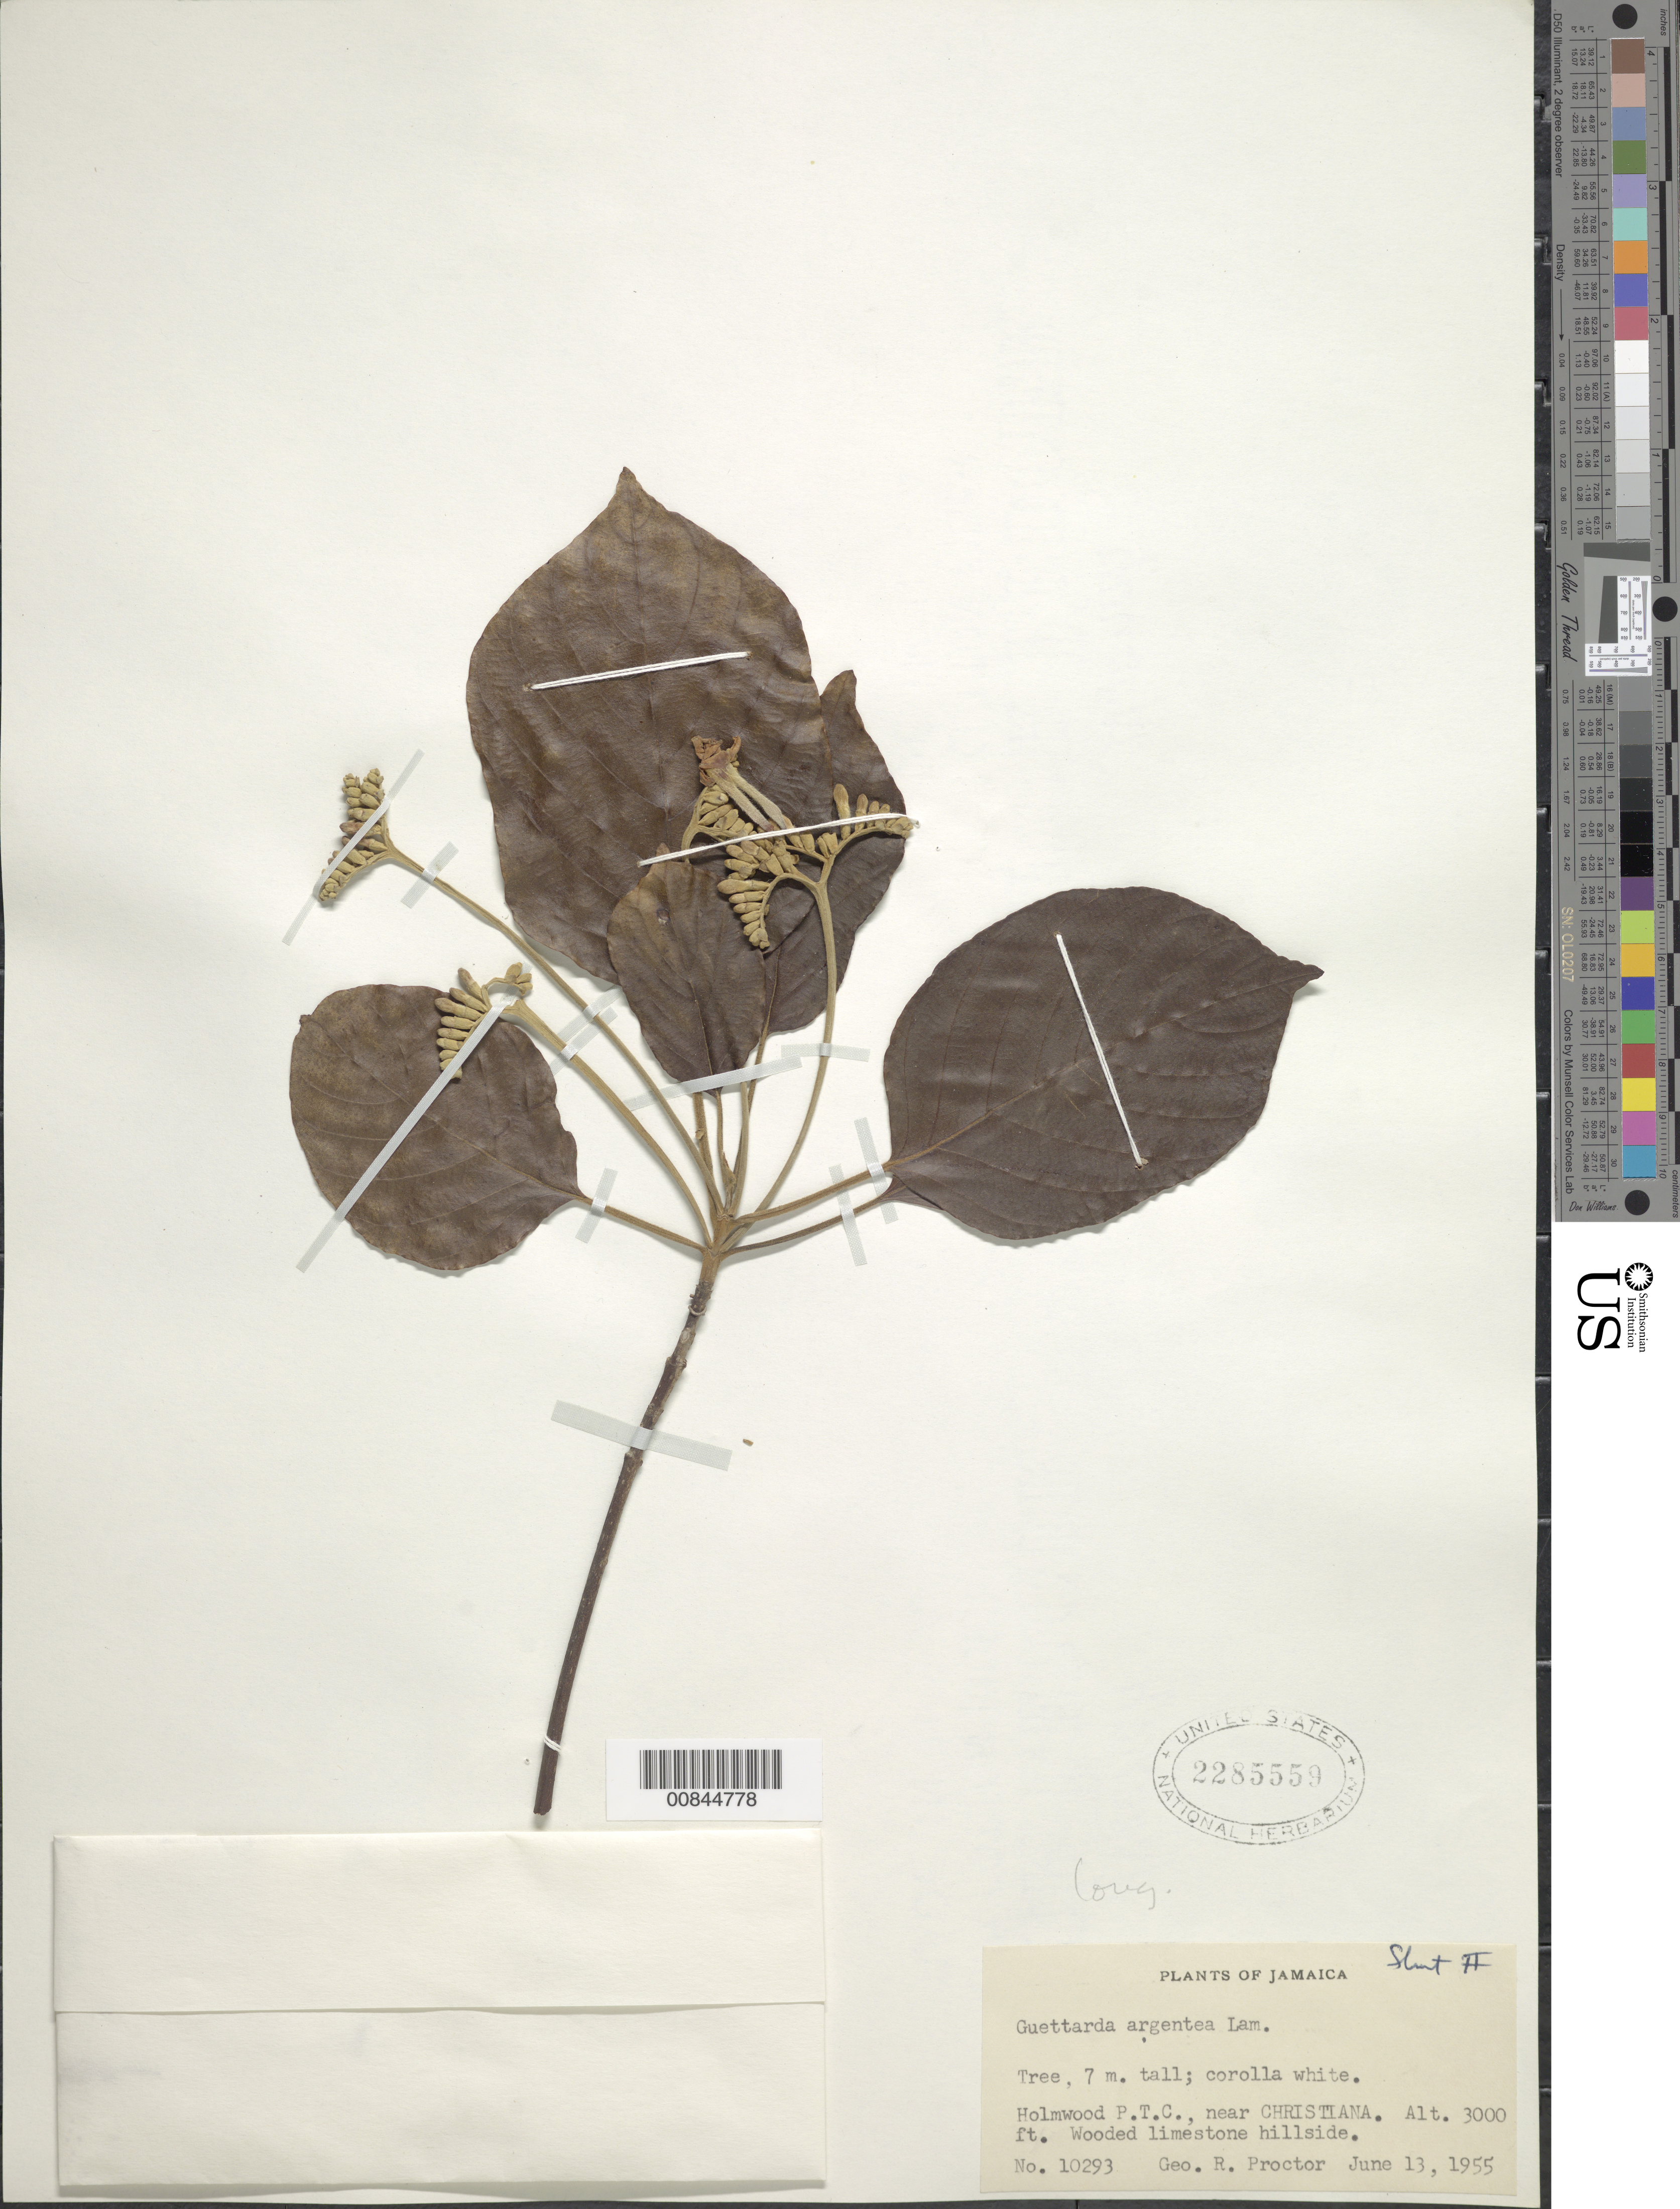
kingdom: Plantae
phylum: Tracheophyta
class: Magnoliopsida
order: Gentianales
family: Rubiaceae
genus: Guettarda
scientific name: Guettarda argentea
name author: Lam.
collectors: G. R. Proctor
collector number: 10293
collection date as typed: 13 Jun 1955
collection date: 1955-06-13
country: Jamaica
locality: Holmwood, P.T.C., near Christiana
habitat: Wooded limestone hillside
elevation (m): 914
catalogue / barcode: US 2285559